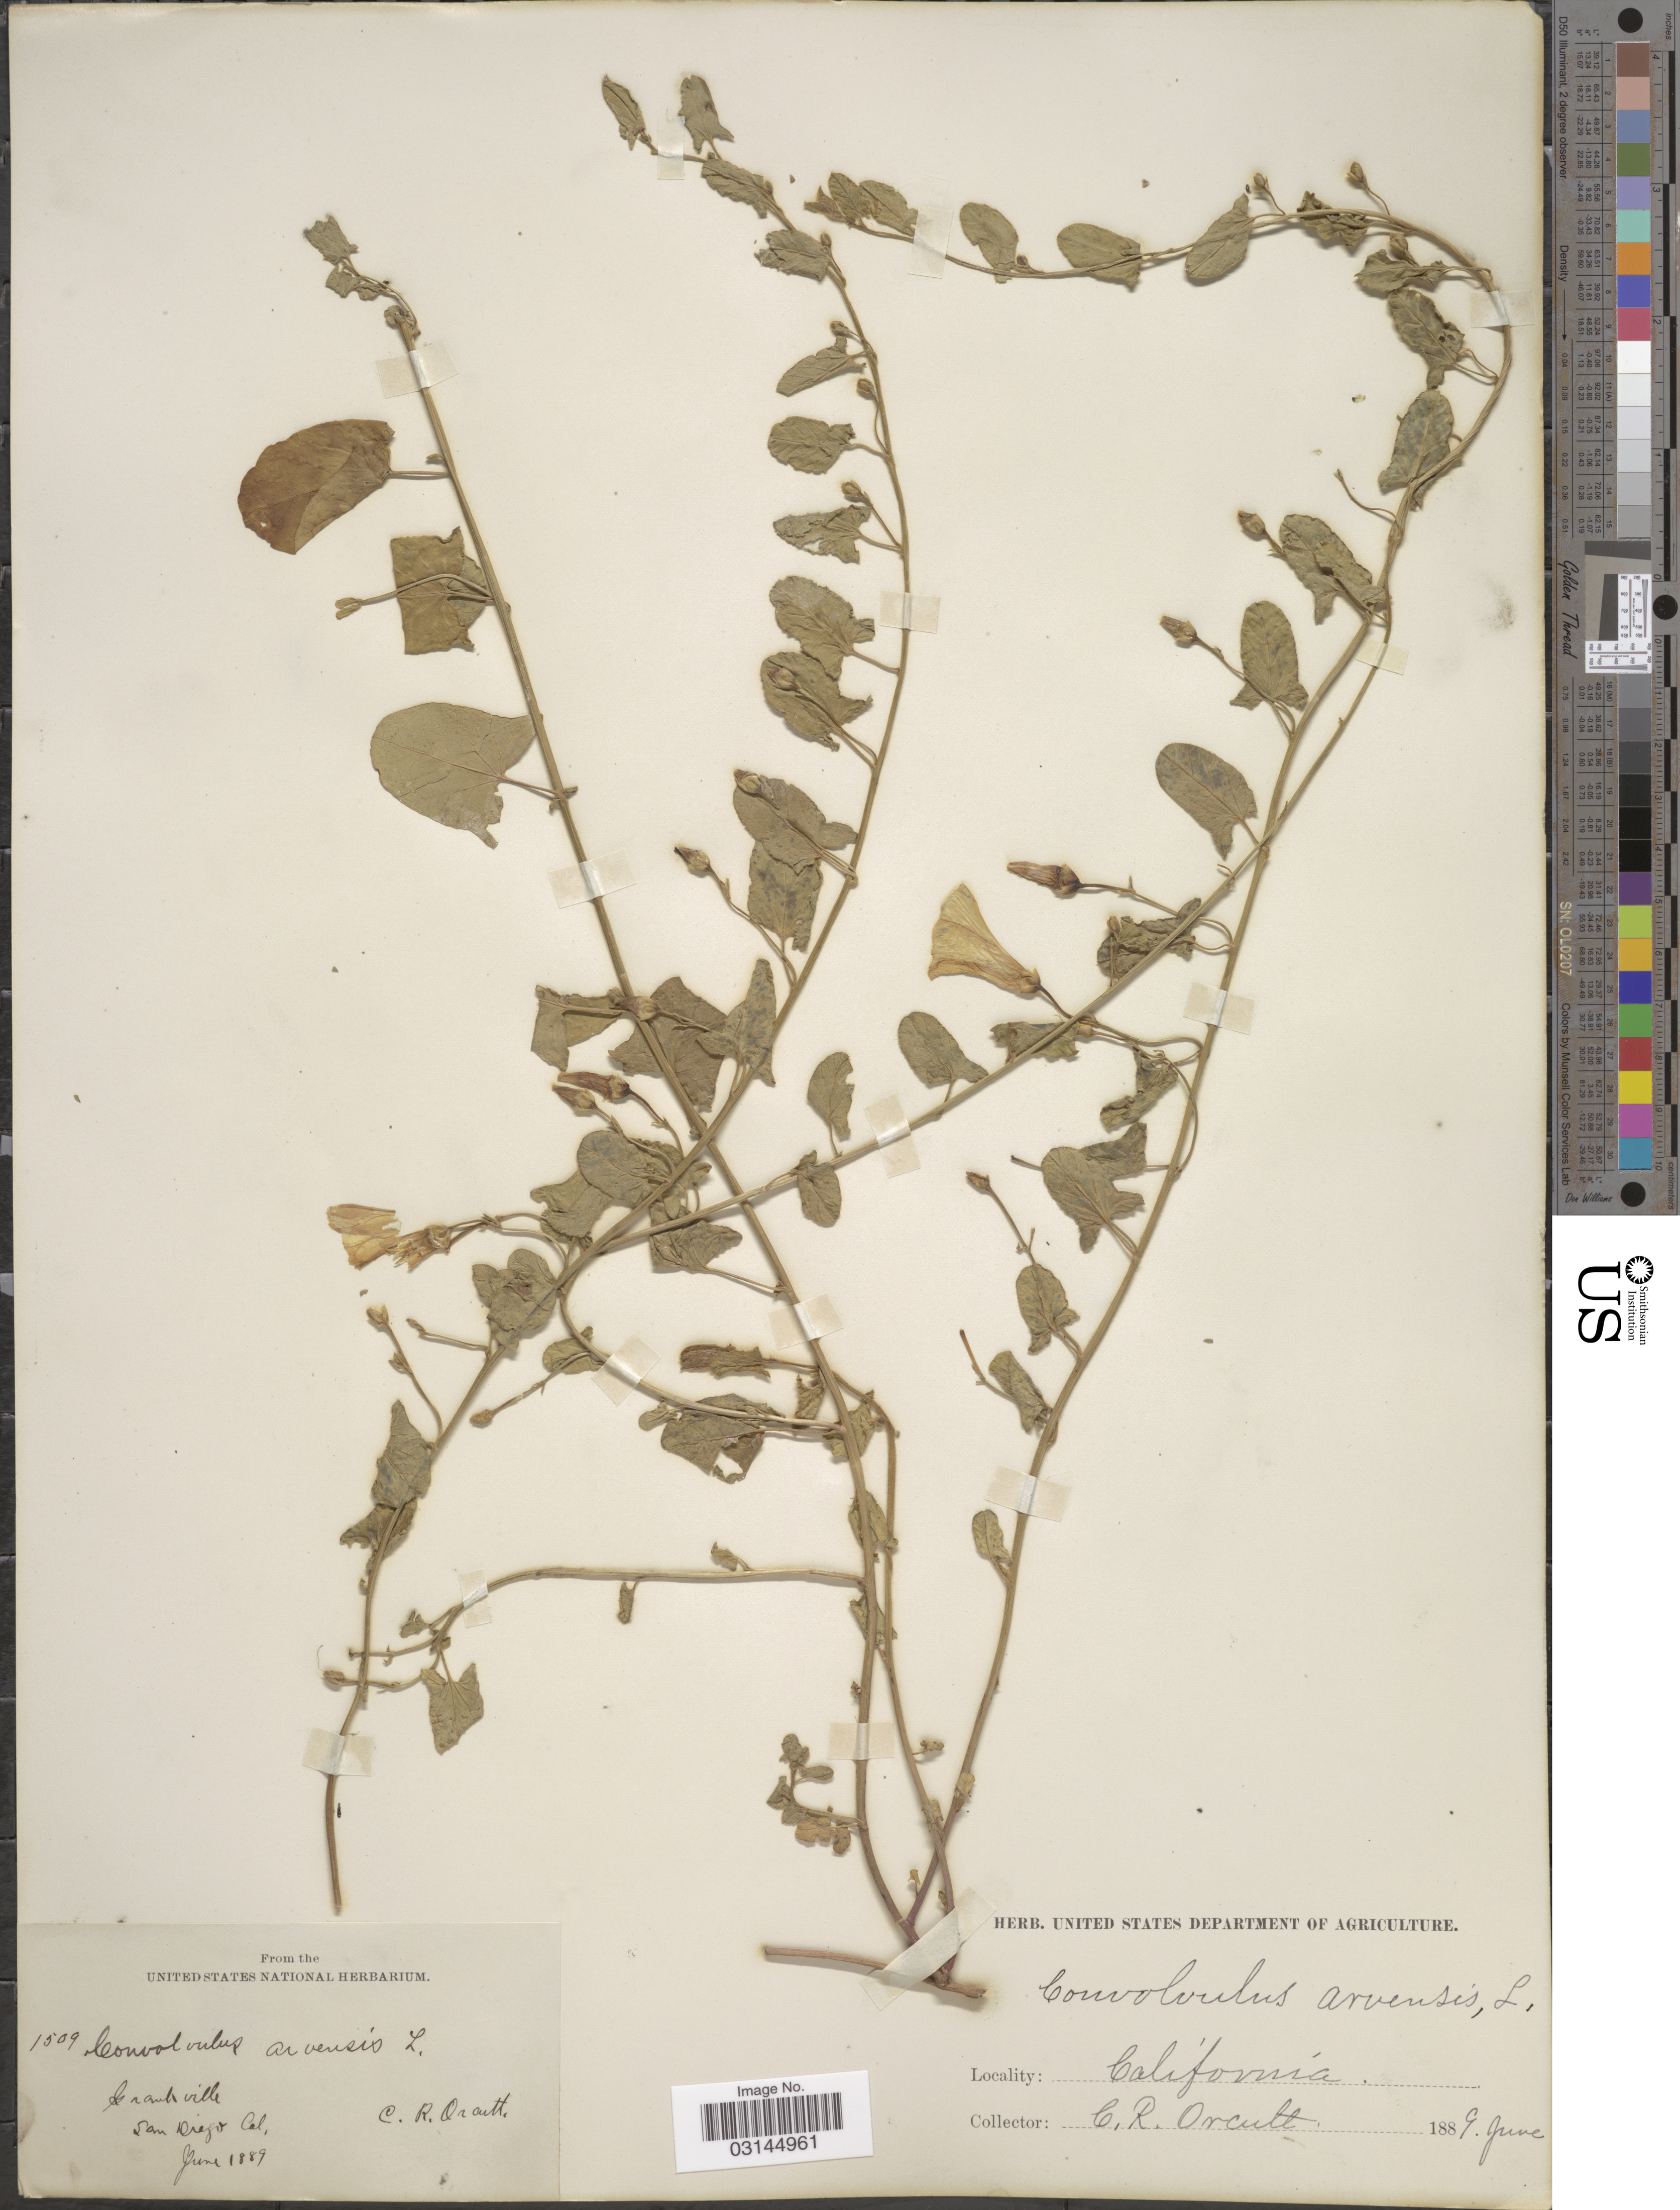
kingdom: Plantae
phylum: Tracheophyta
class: Magnoliopsida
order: Solanales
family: Convolvulaceae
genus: Convolvulus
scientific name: Convolvulus arvensis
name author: L.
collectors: C. R. Orcutt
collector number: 1509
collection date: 1889-06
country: United States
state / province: California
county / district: San Diego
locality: Grantville. San Diego Cal.